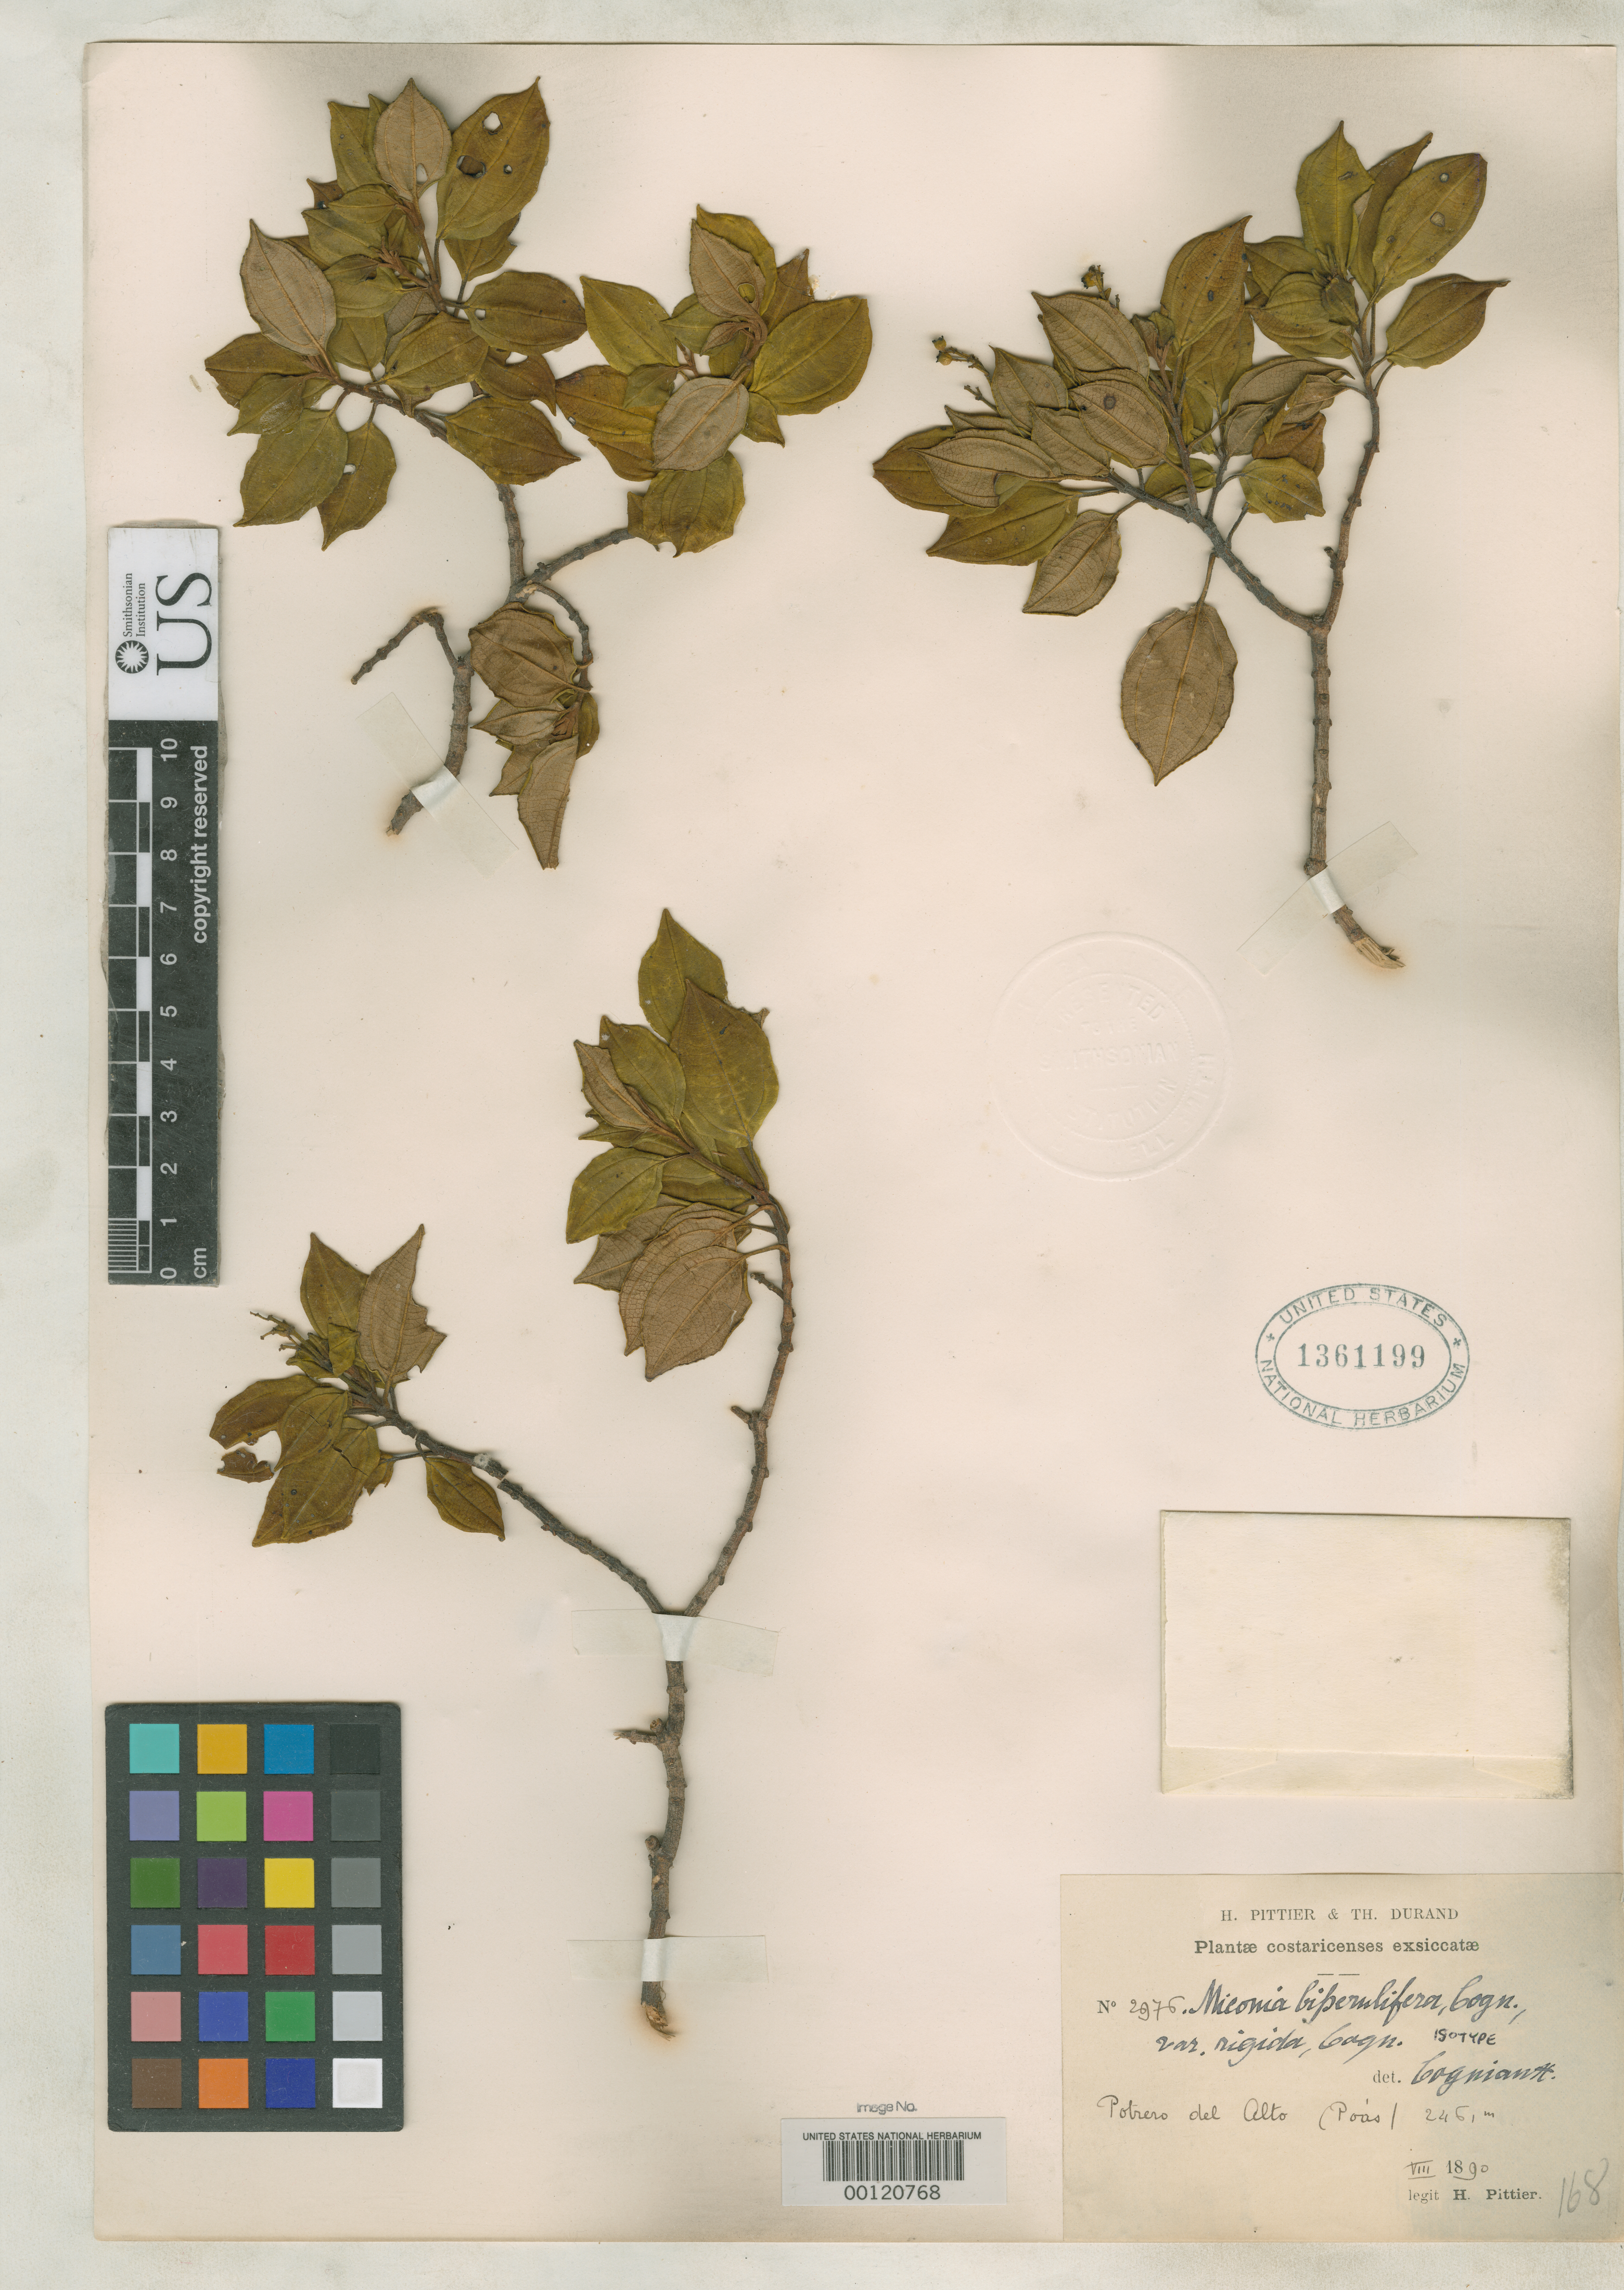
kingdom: Plantae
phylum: Tracheophyta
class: Magnoliopsida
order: Myrtales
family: Melastomataceae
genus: Miconia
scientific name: Miconia biperulifera var. rigida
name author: Cogn. in A. DC.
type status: Isotype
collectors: H. F. Pittier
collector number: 2976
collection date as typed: Aug 1890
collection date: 1890-08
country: Costa Rica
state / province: Alajuela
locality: Potiero del Alto, Volcan Poás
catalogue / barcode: US 1361199